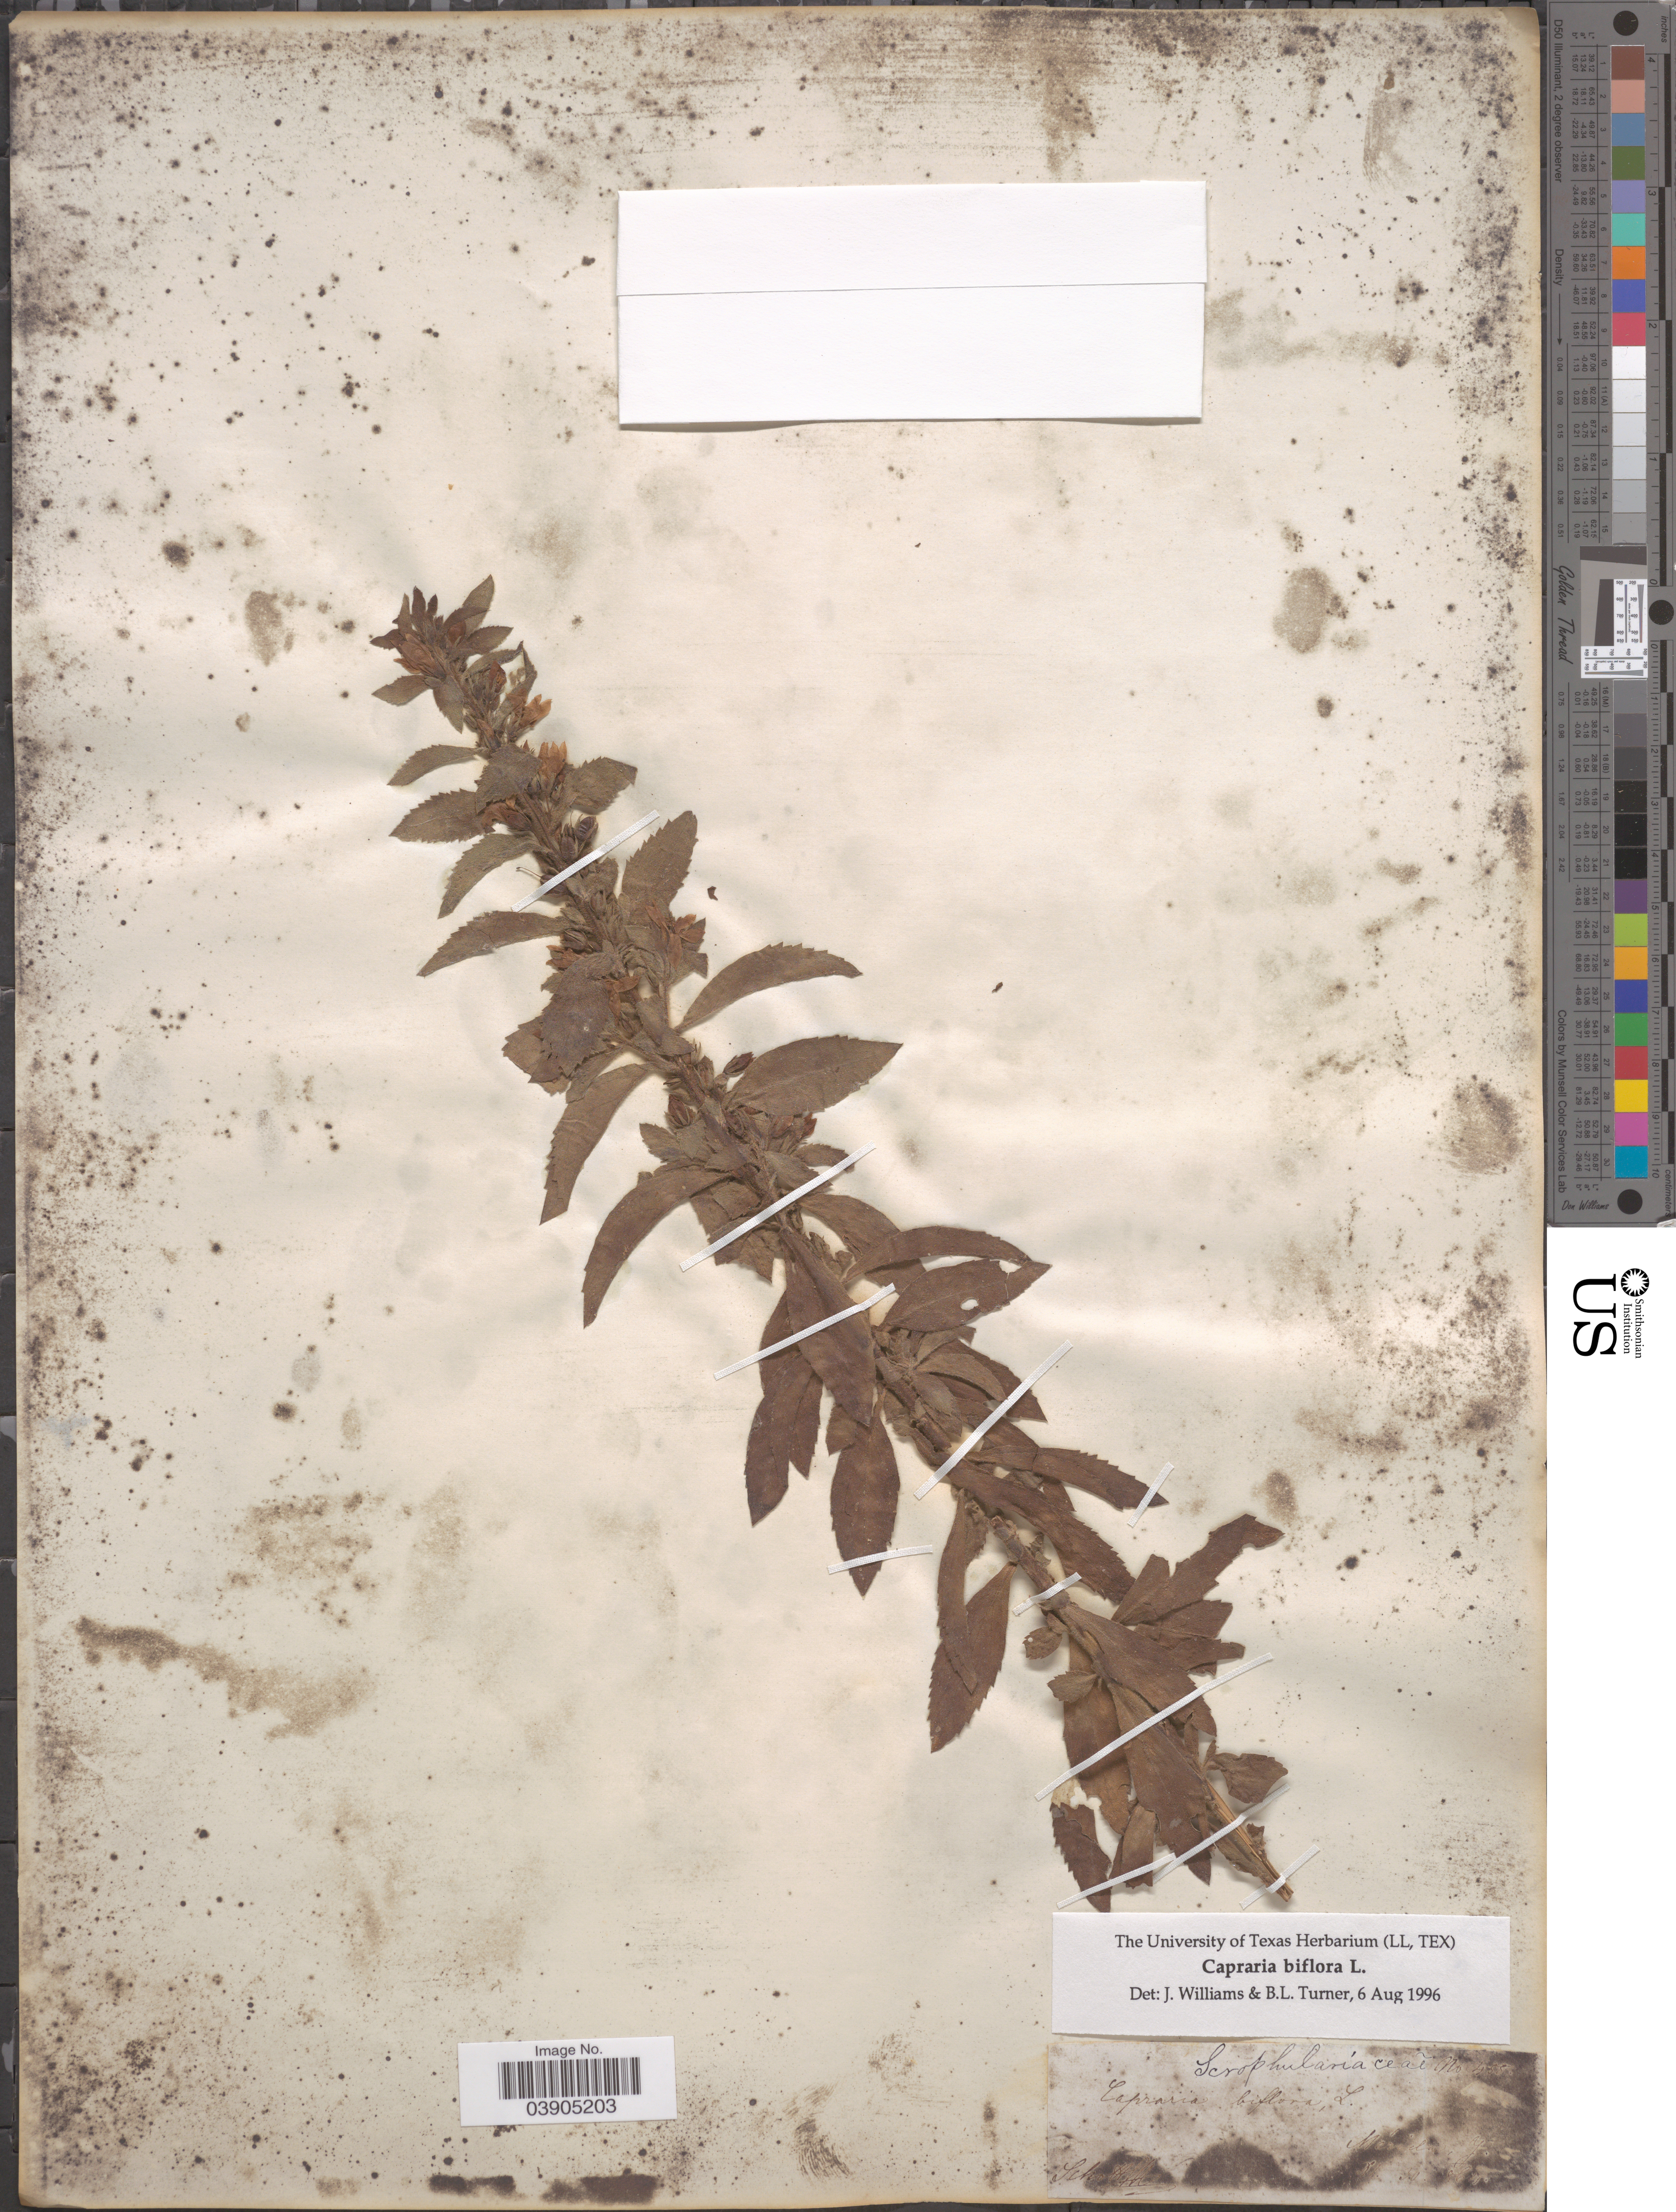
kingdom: Plantae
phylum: Tracheophyta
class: Magnoliopsida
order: Lamiales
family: Scrophulariaceae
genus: Capraria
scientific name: Capraria biflora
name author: L.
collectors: Schott, --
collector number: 455*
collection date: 1864-04-30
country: Mexico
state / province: Yucatán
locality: Merida